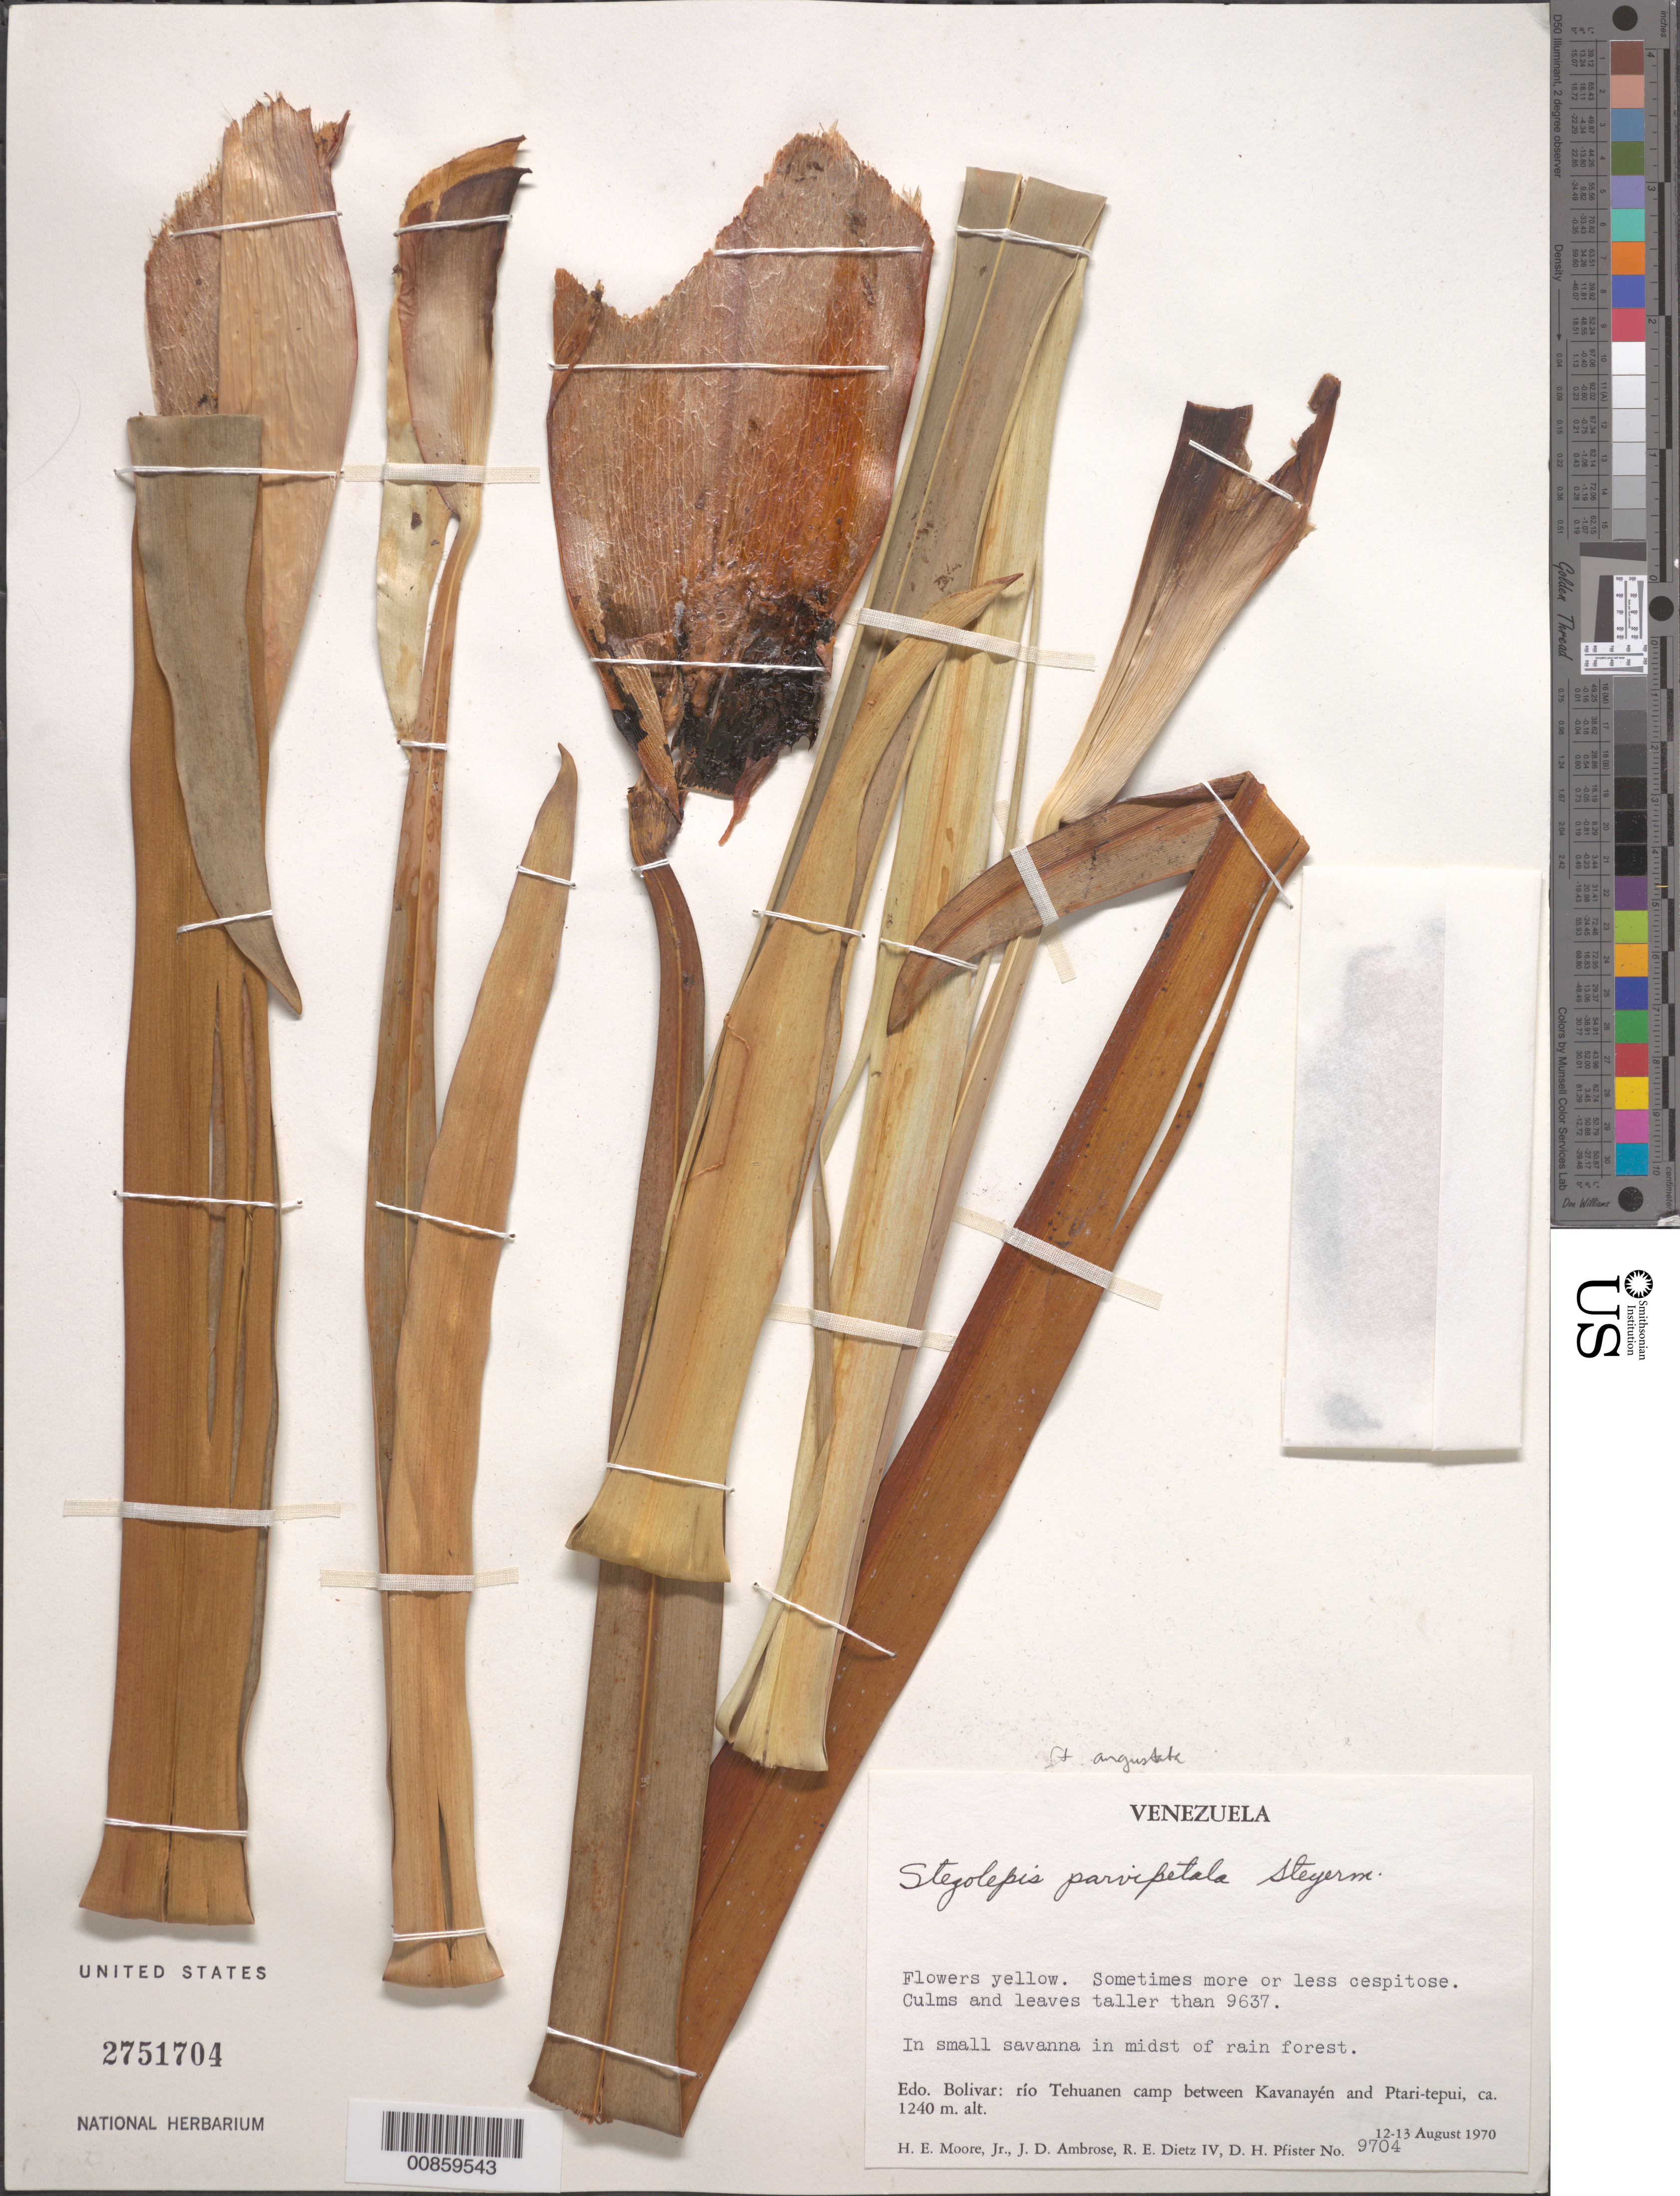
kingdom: Plantae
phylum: Tracheophyta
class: Liliopsida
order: Poales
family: Rapateaceae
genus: Stegolepis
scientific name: Stegolepis angustata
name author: Gleason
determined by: Berry, P. E., (WIS), University of Wisconsin - Madison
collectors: H. E. Moore, J. D. Ambrose, R. Dietz & D. H. Pfister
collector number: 9704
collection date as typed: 12-Aug-70 to 13-Aug-70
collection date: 1970-08-12/1970-08-13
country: Venezuela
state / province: Bolívar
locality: Río Tehuanen, camp between Kavanayén and Ptari-tepuí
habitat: Small savanna in midst of rain forest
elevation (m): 1240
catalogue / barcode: US 2751704